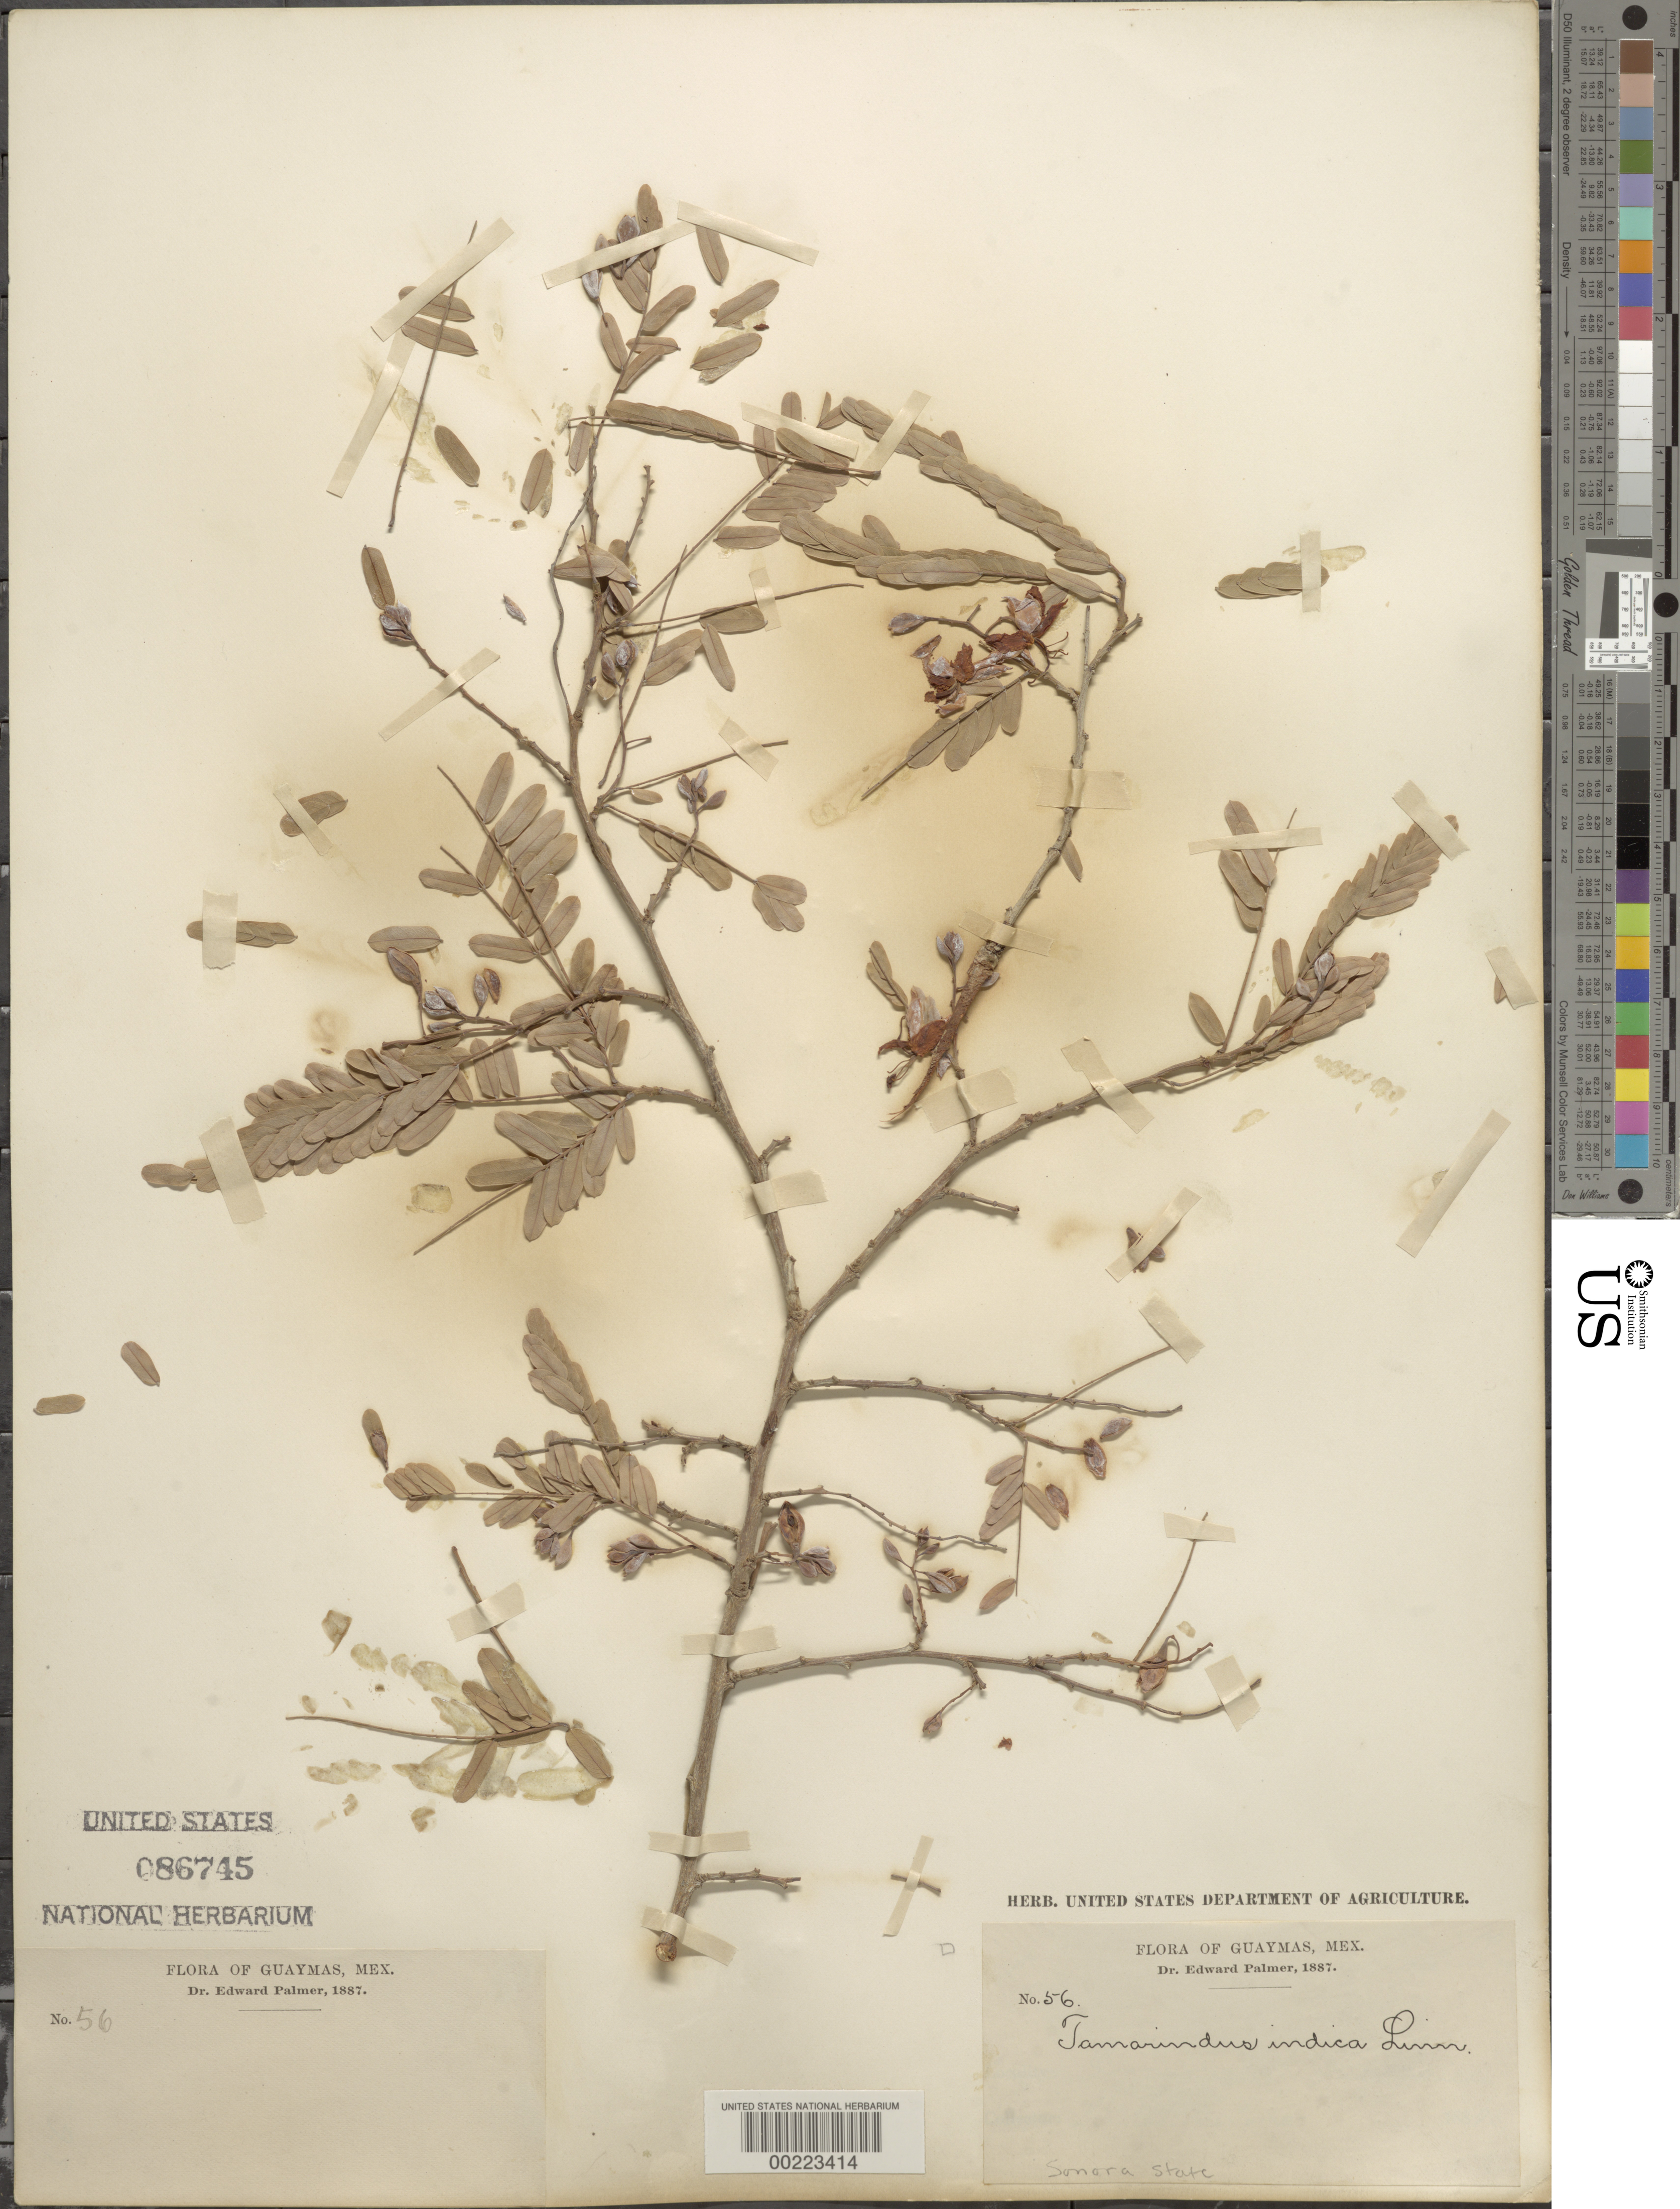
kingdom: Plantae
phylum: Tracheophyta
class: Magnoliopsida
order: Fabales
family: Fabaceae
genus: Tamarindus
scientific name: Tamarindus indica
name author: L.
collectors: E. Palmer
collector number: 56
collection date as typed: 1887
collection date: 1887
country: Mexico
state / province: Sonora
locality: Guaymas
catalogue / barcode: US 86745